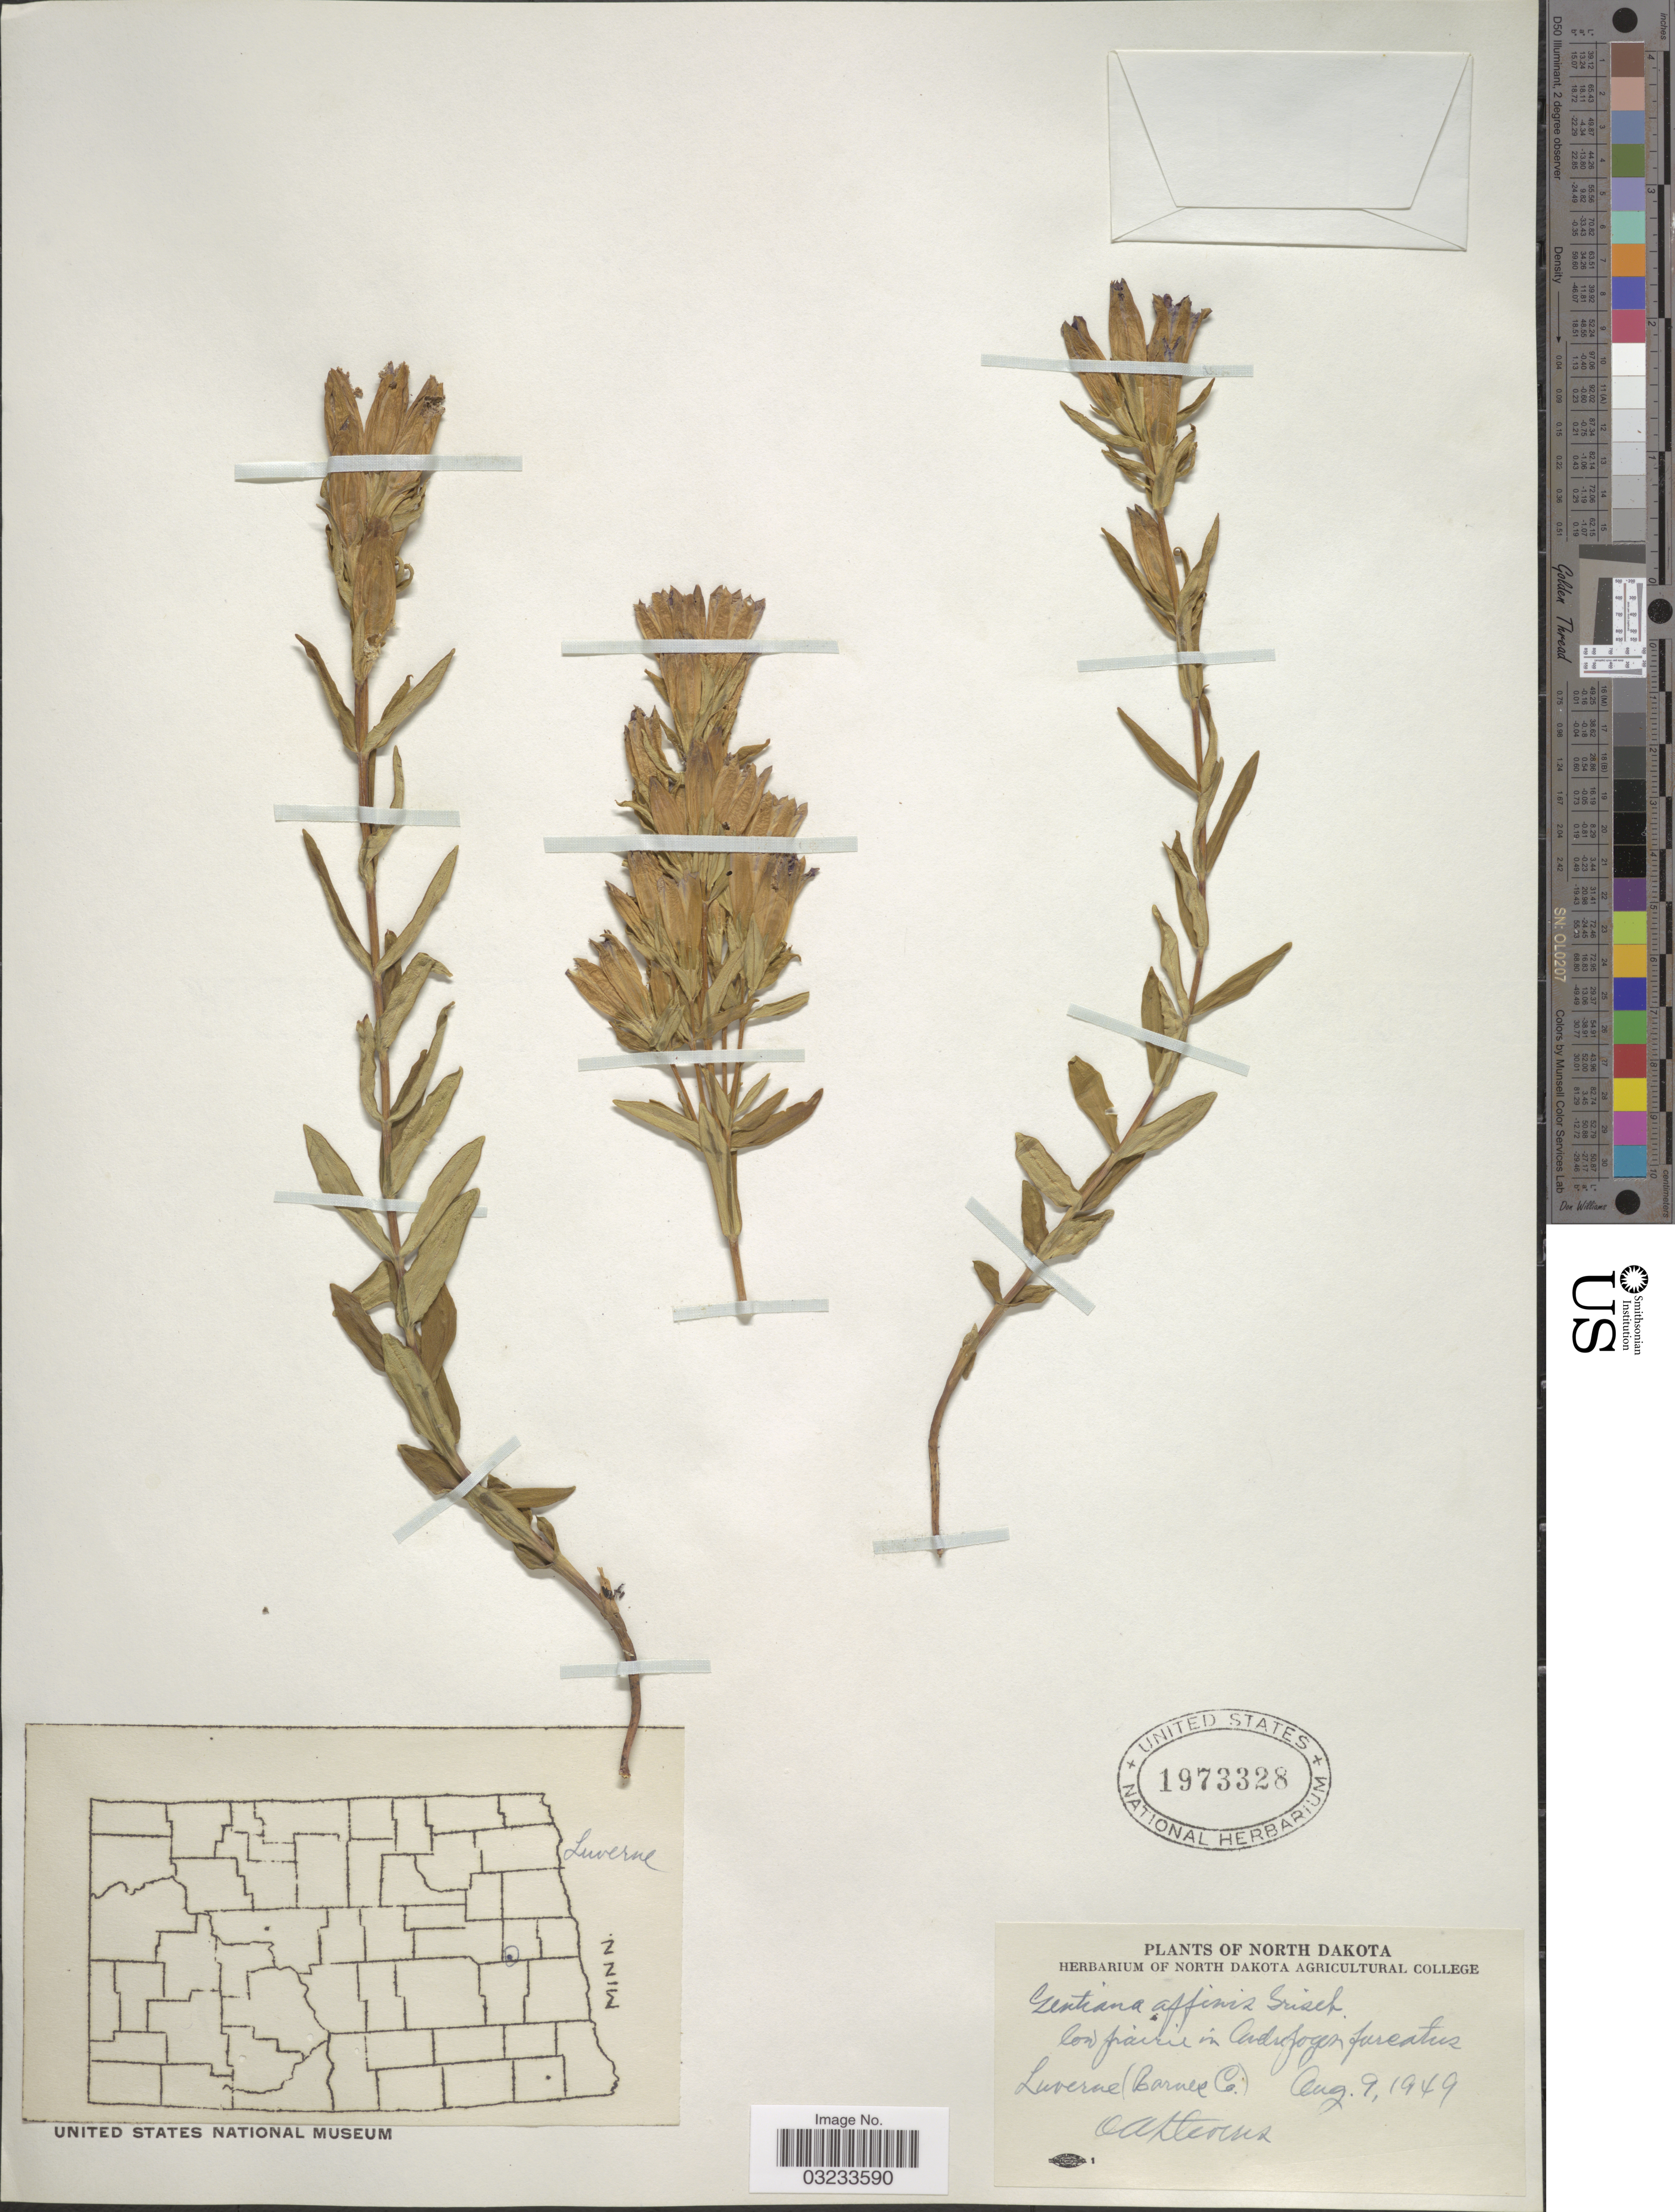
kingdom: Plantae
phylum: Tracheophyta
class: Magnoliopsida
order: Gentianales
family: Gentianaceae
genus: Gentiana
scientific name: Gentiana affinis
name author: Griseb.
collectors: O. A. Stevens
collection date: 1949-08-09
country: United States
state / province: North Dakota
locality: Luverne (Barnes Co.).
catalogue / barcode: US 1973328